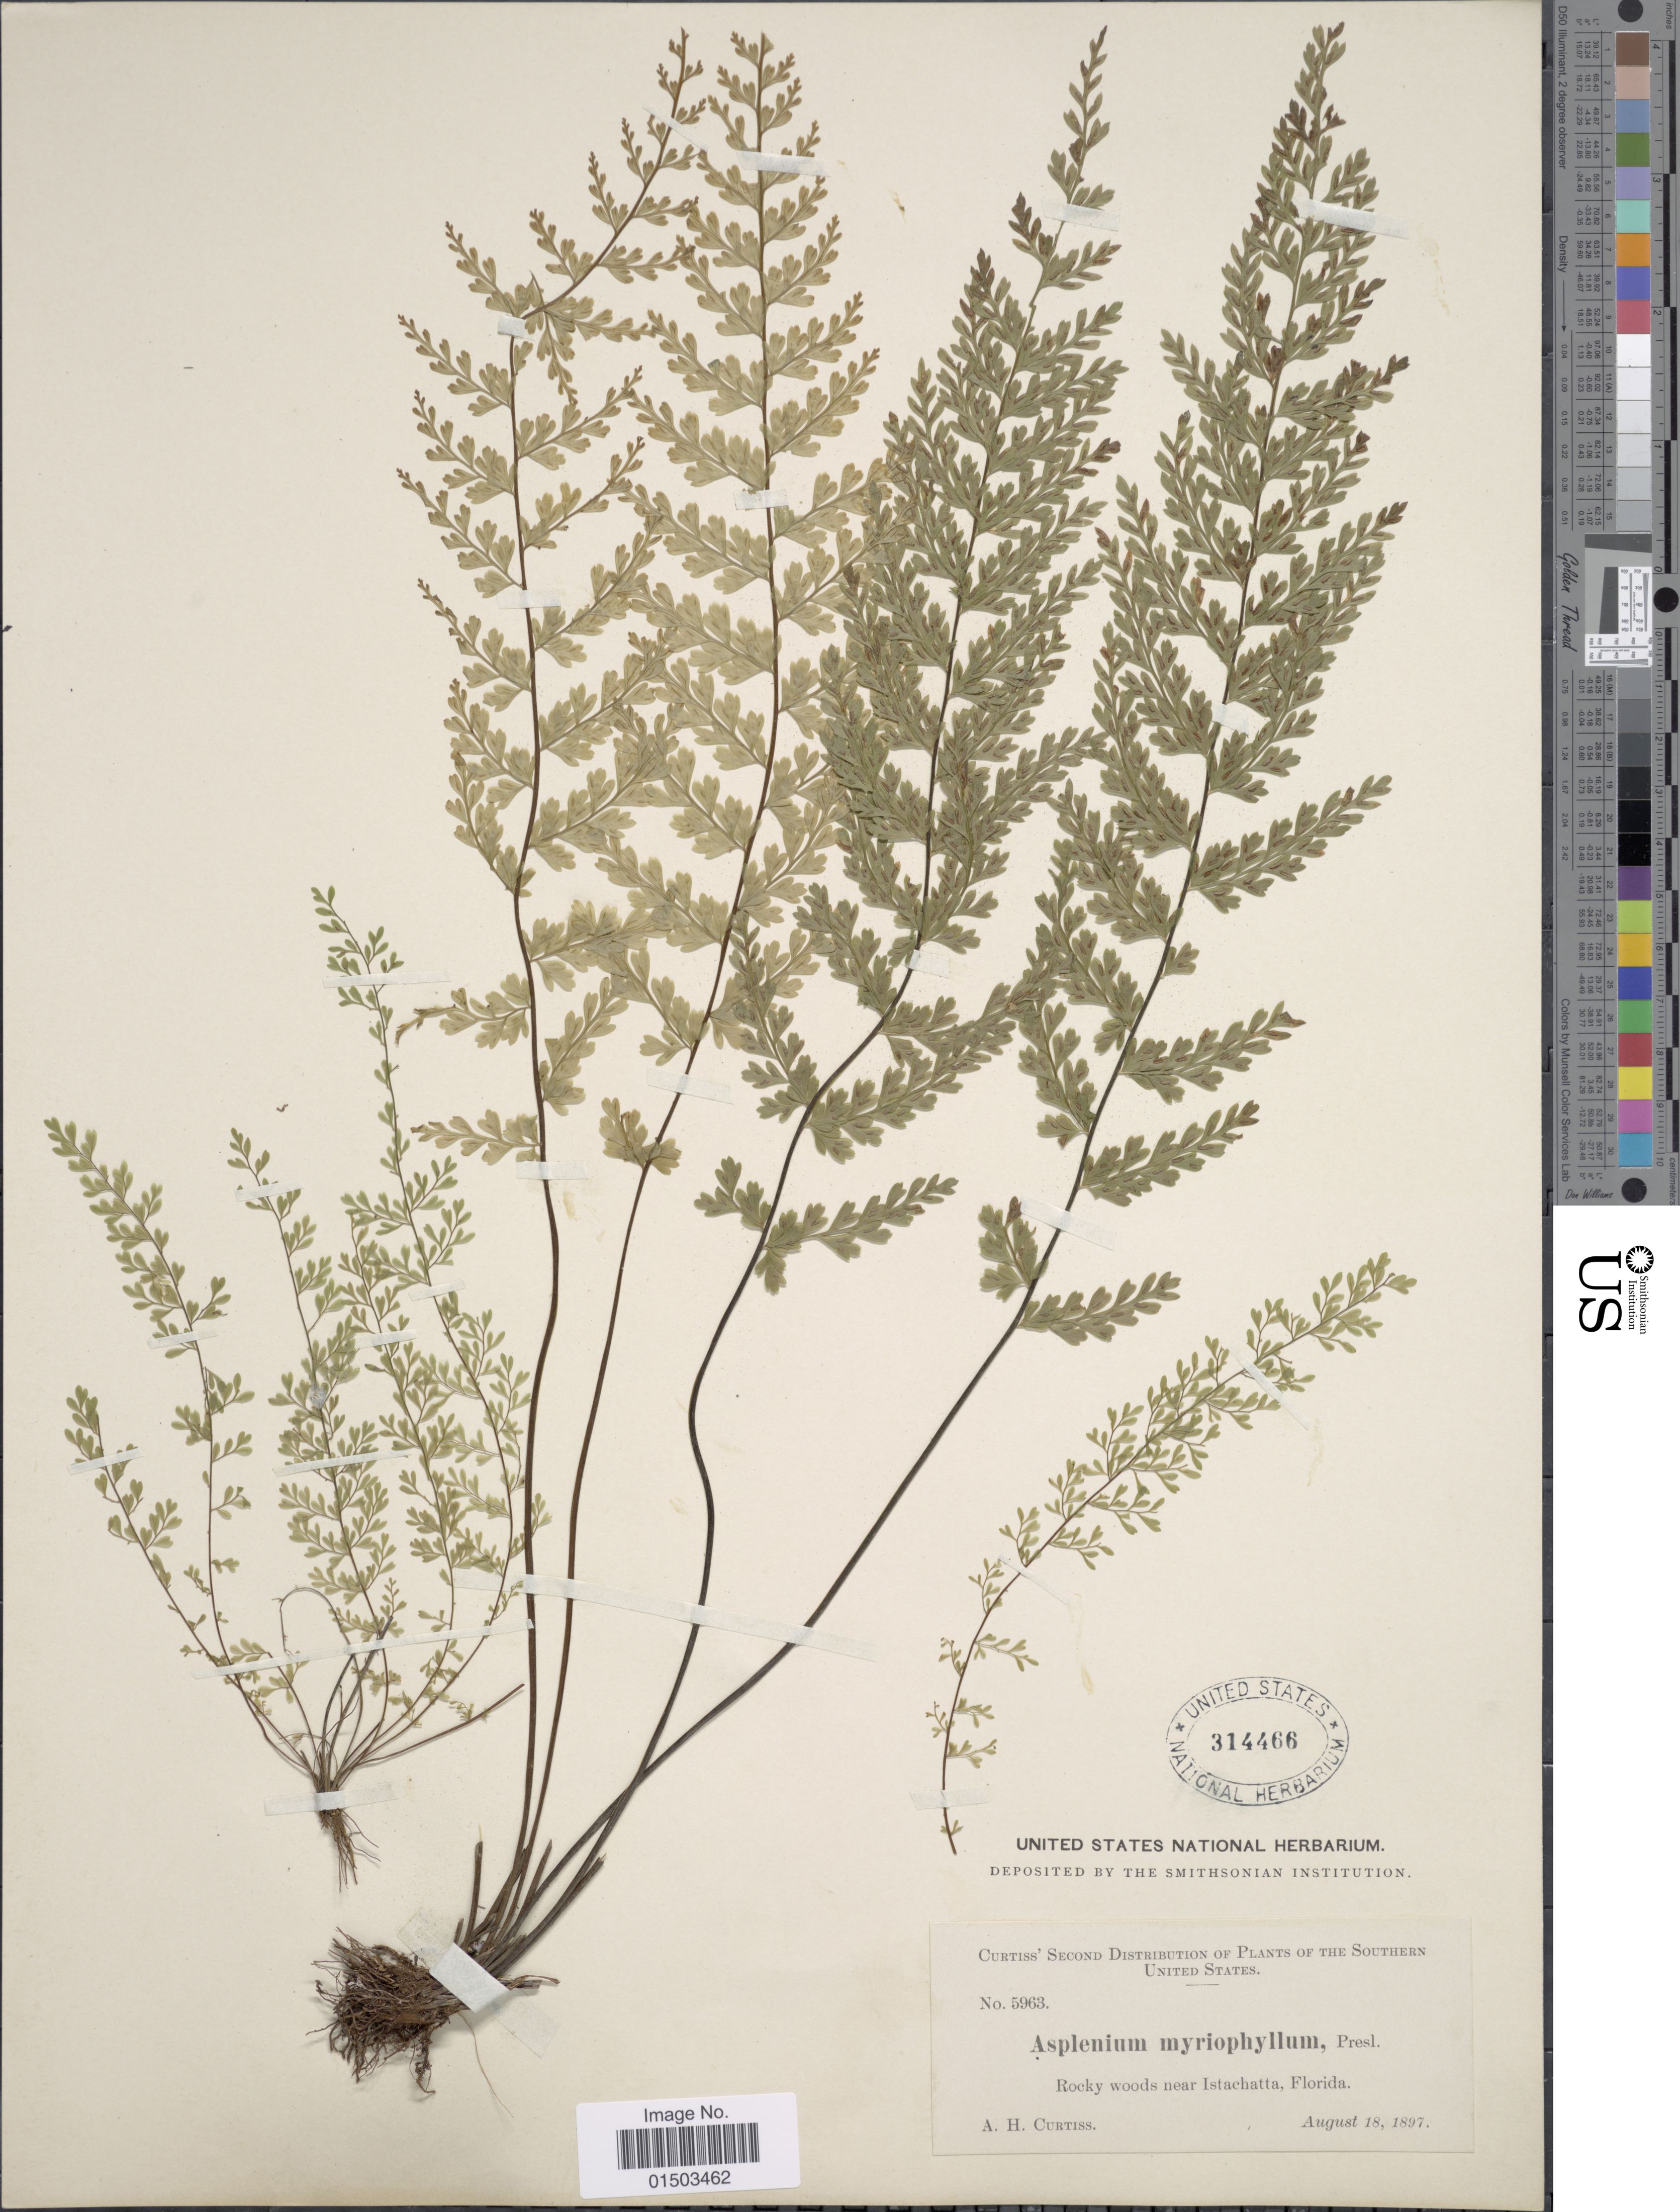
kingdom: Plantae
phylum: Tracheophyta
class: Polypodiopsida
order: Polypodiales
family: Aspleniaceae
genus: Asplenium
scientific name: Asplenium curtissii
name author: Underw.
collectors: A. H. Curtiss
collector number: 5963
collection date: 1897-08-18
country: United States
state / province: Florida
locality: Rocky woods, near Istachatta, Florida.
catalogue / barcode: US 314466